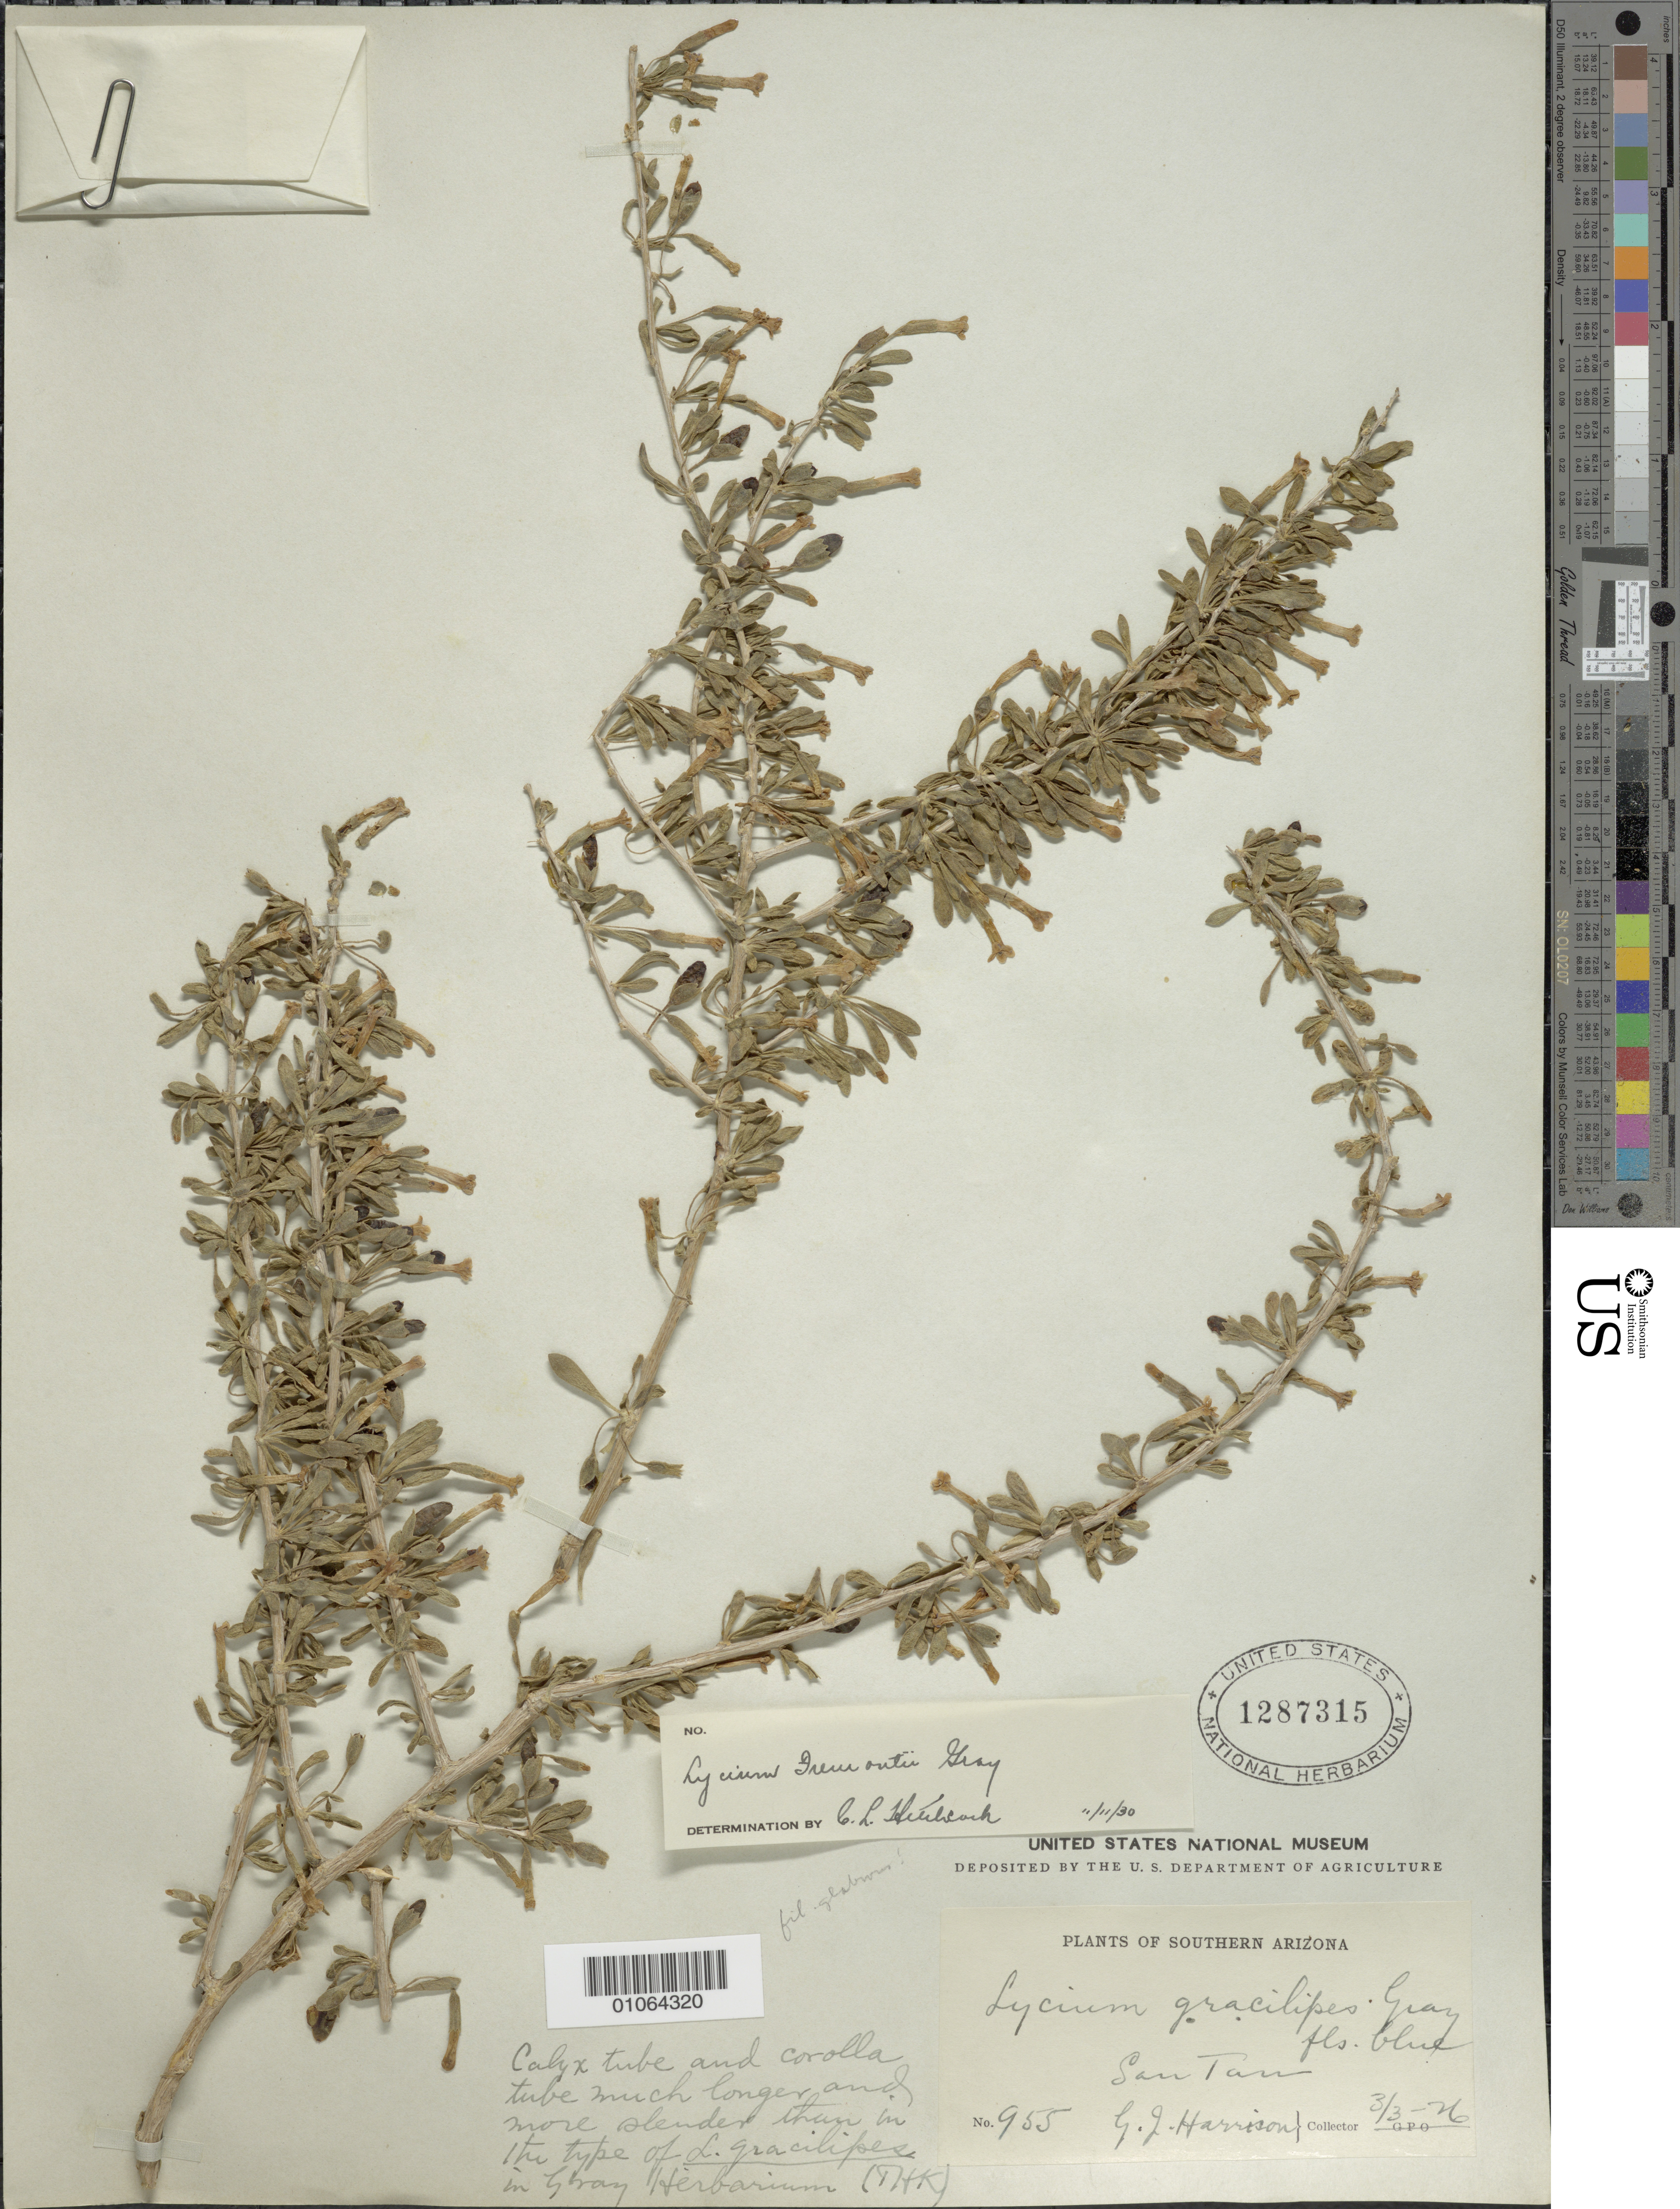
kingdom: Plantae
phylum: Tracheophyta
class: Magnoliopsida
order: Solanales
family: Solanaceae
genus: Lycium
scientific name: Lycium fremontii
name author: A. Gray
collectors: G. J. Harrison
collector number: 955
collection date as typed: Transcribed d/m/y: 3/3/26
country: United States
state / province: Arizona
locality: Southern Arizona, San Tan.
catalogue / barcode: US 1287315